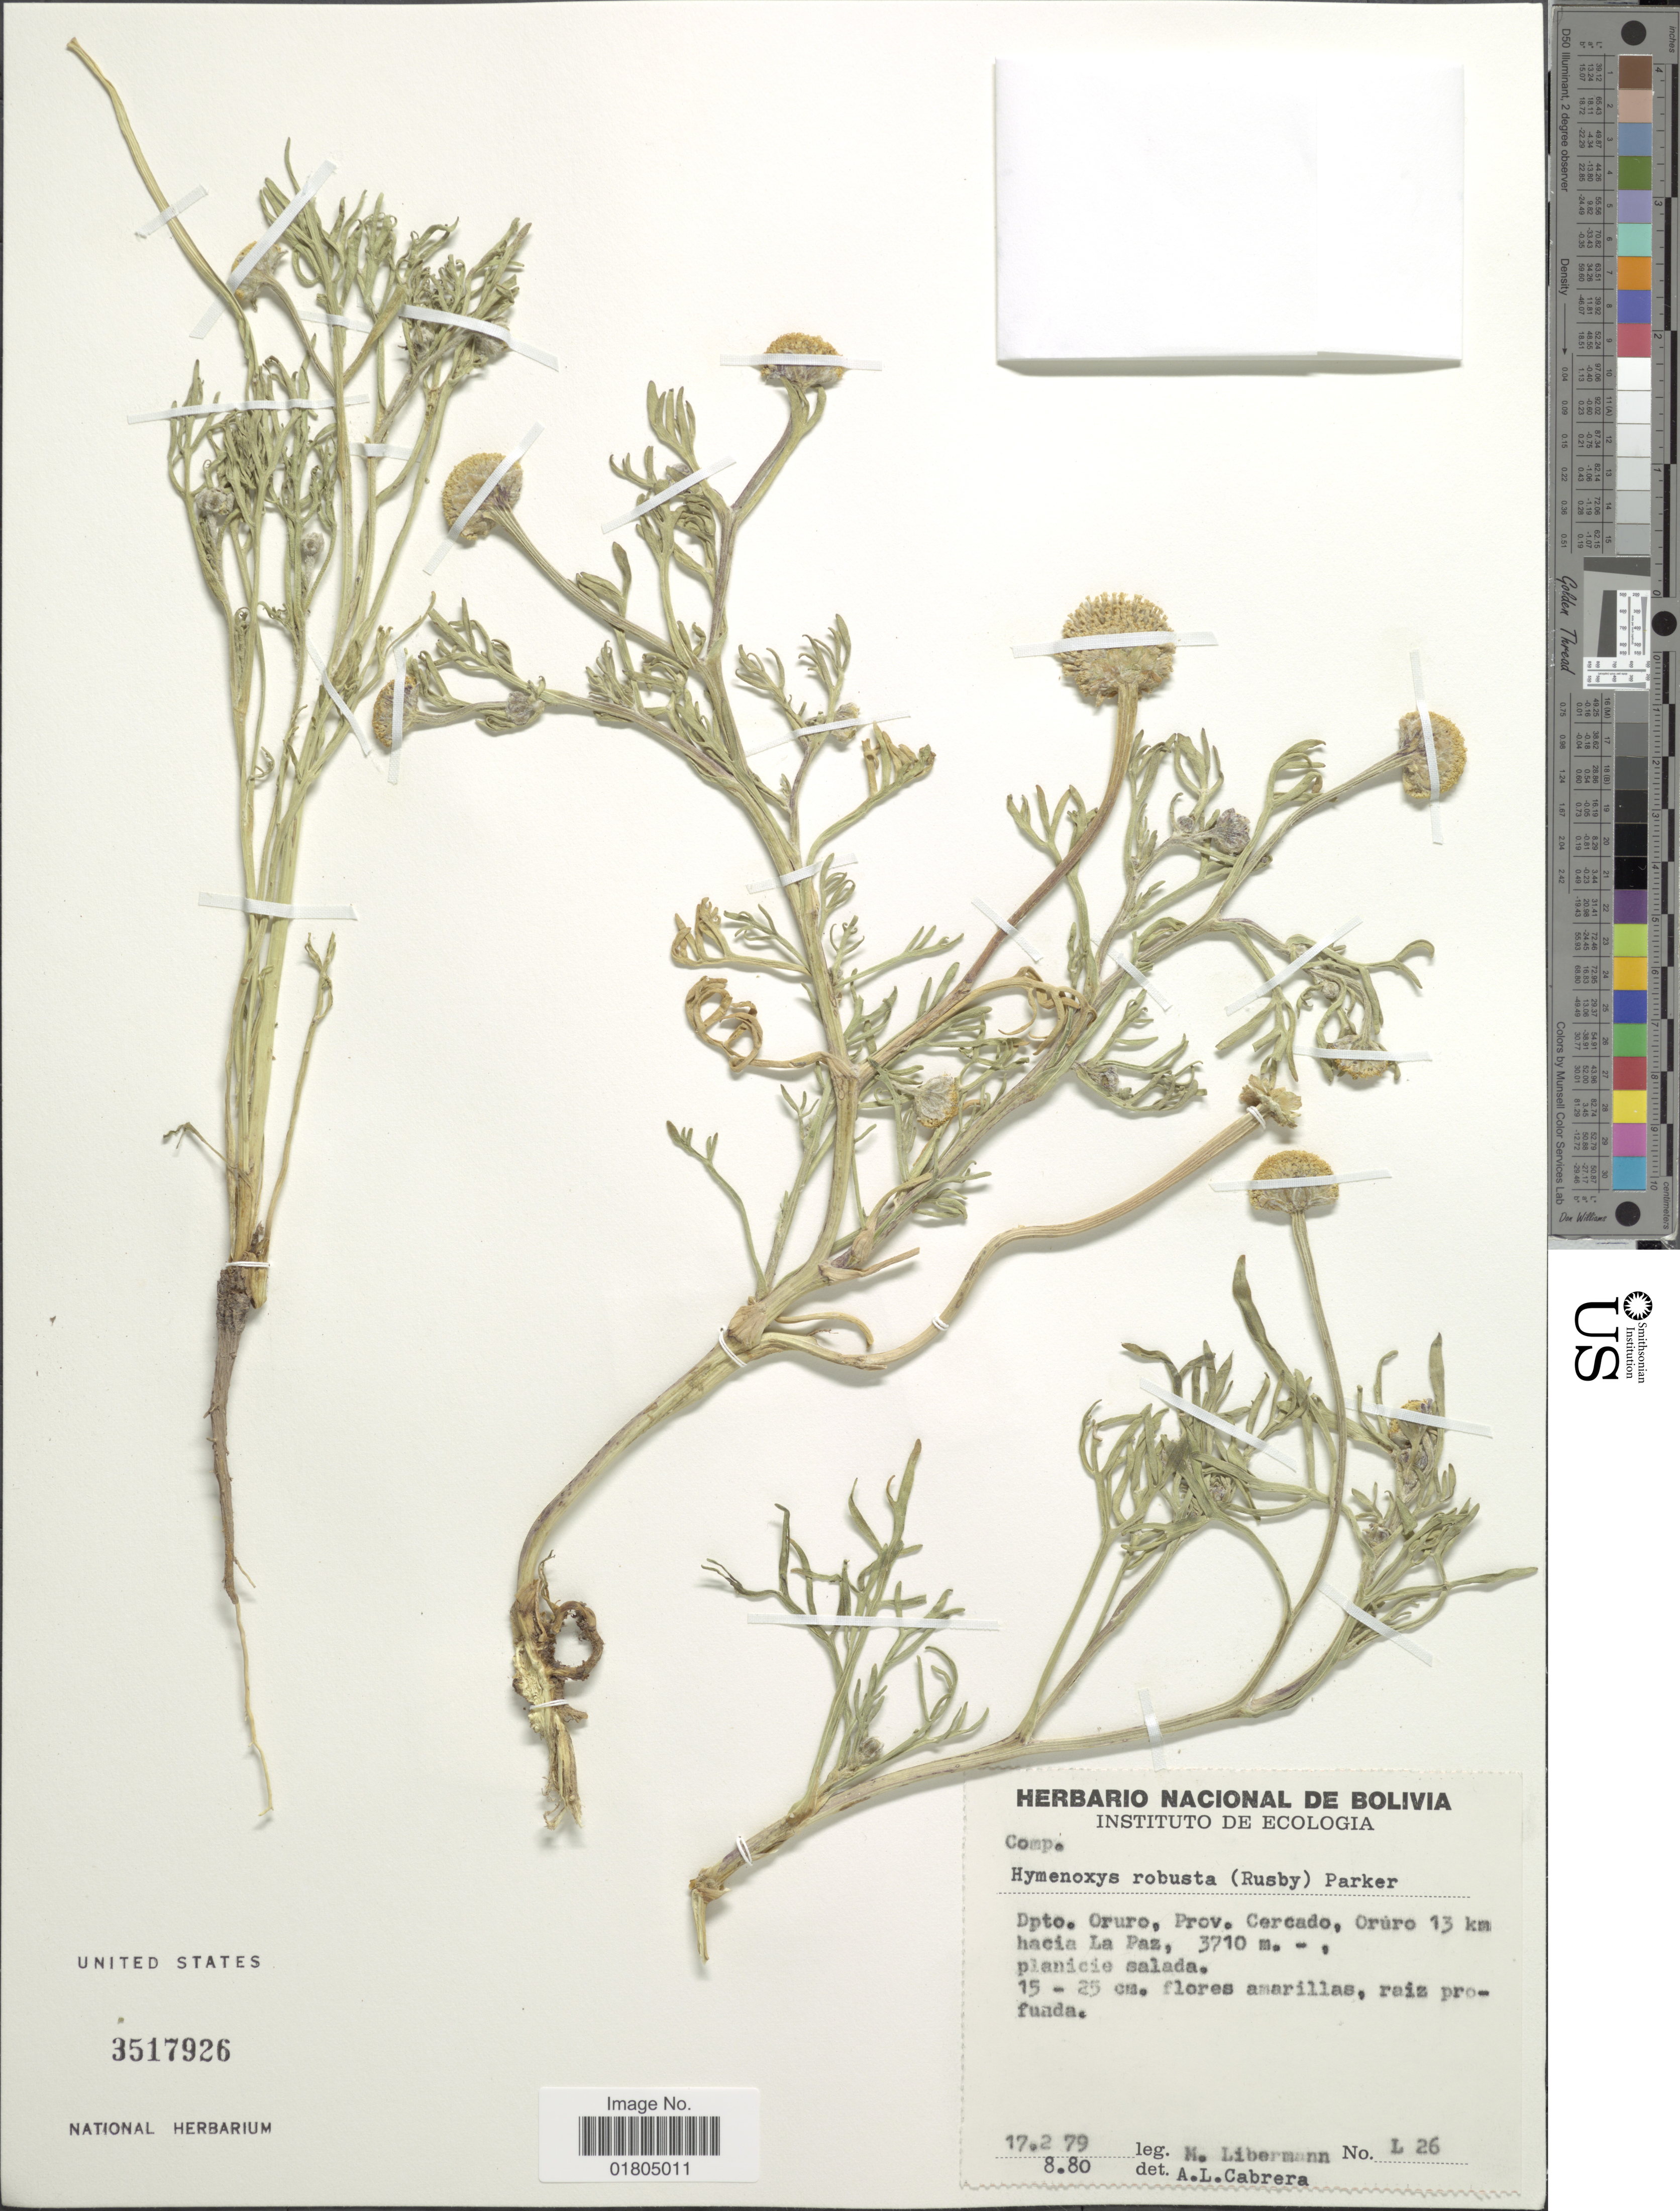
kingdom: Plantae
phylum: Tracheophyta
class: Magnoliopsida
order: Asterales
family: Asteraceae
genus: Hymenoxys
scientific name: Hymenoxys robusta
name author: (Rusby) K.F. Parker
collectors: M. Liberman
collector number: L 26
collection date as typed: Transcribed d/m/y: 17/2/79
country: Bolivia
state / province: Oruro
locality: Dpto. Oruro, Prov. Cercado, Oruro 13 km hacia La Paz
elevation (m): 3710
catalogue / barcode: US 3517926